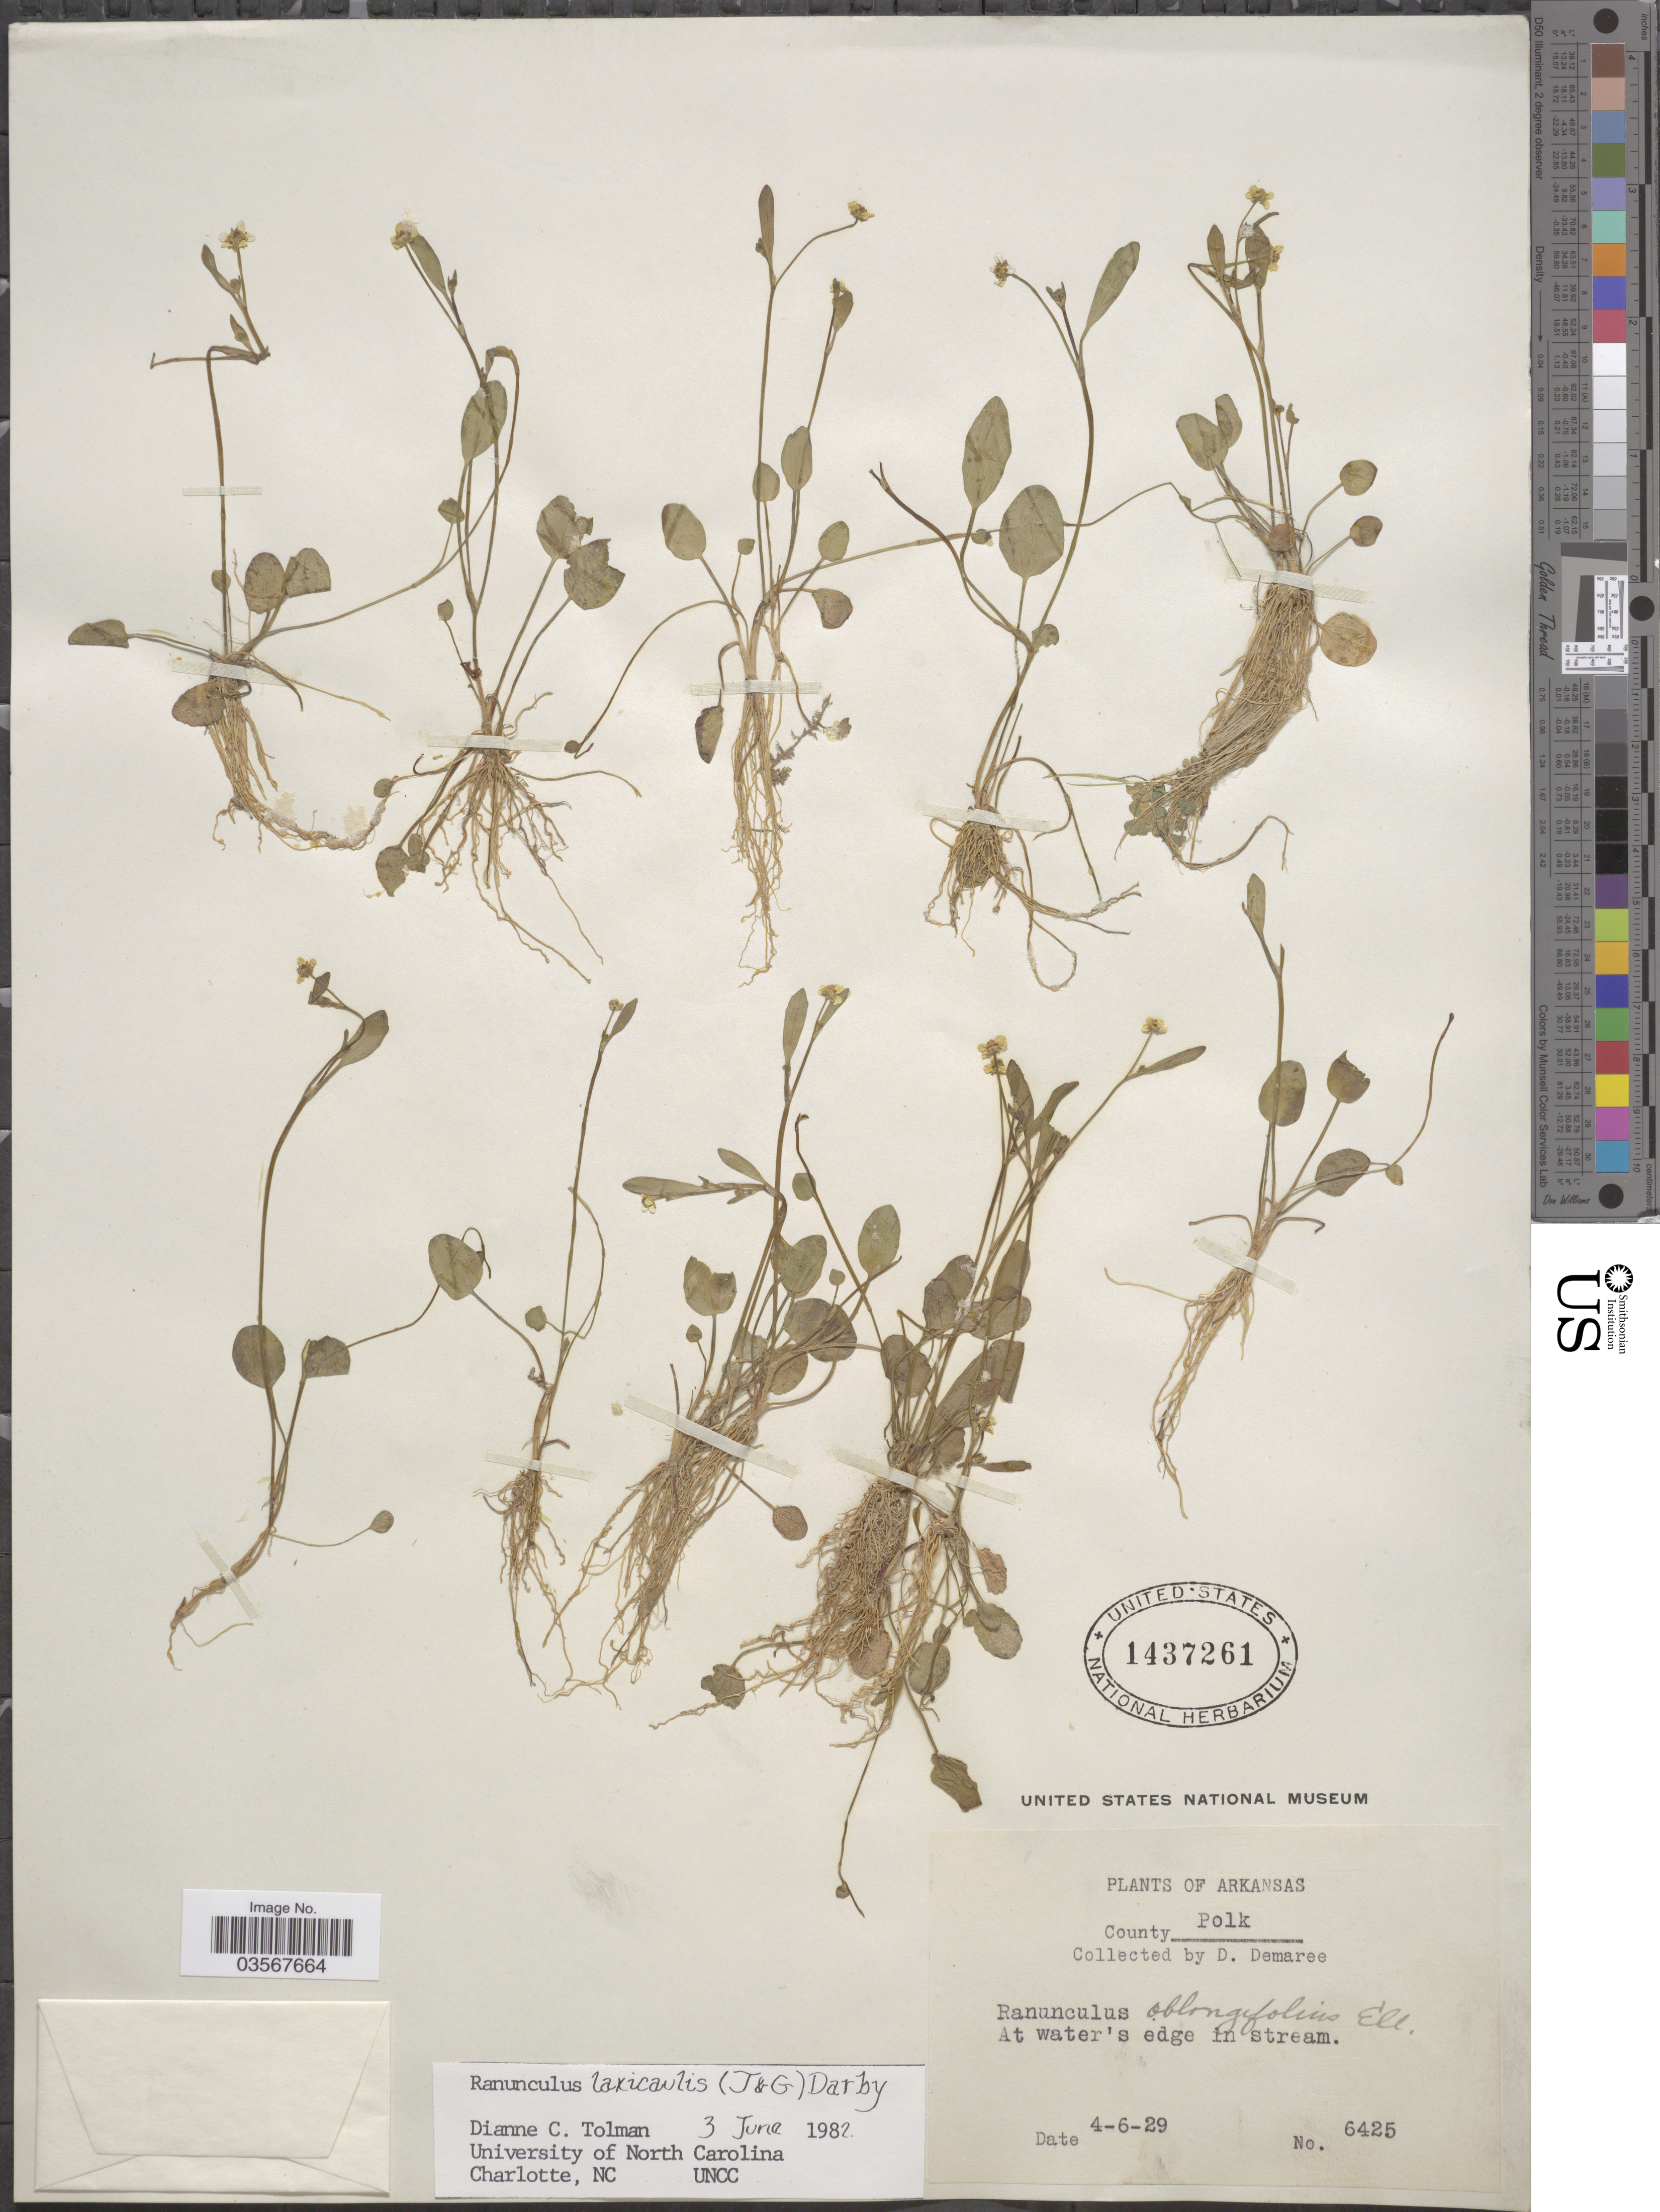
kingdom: Plantae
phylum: Tracheophyta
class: Magnoliopsida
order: Ranunculales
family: Ranunculaceae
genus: Ranunculus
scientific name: Ranunculus laxicaulis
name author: (Torr. & A. Gray) Darby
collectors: D. Demaree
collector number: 6425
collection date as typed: Transcribed d/m/y: 6/4/29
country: United States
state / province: Arkansas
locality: County Polk. At water's edge in stream.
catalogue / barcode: US 1437261